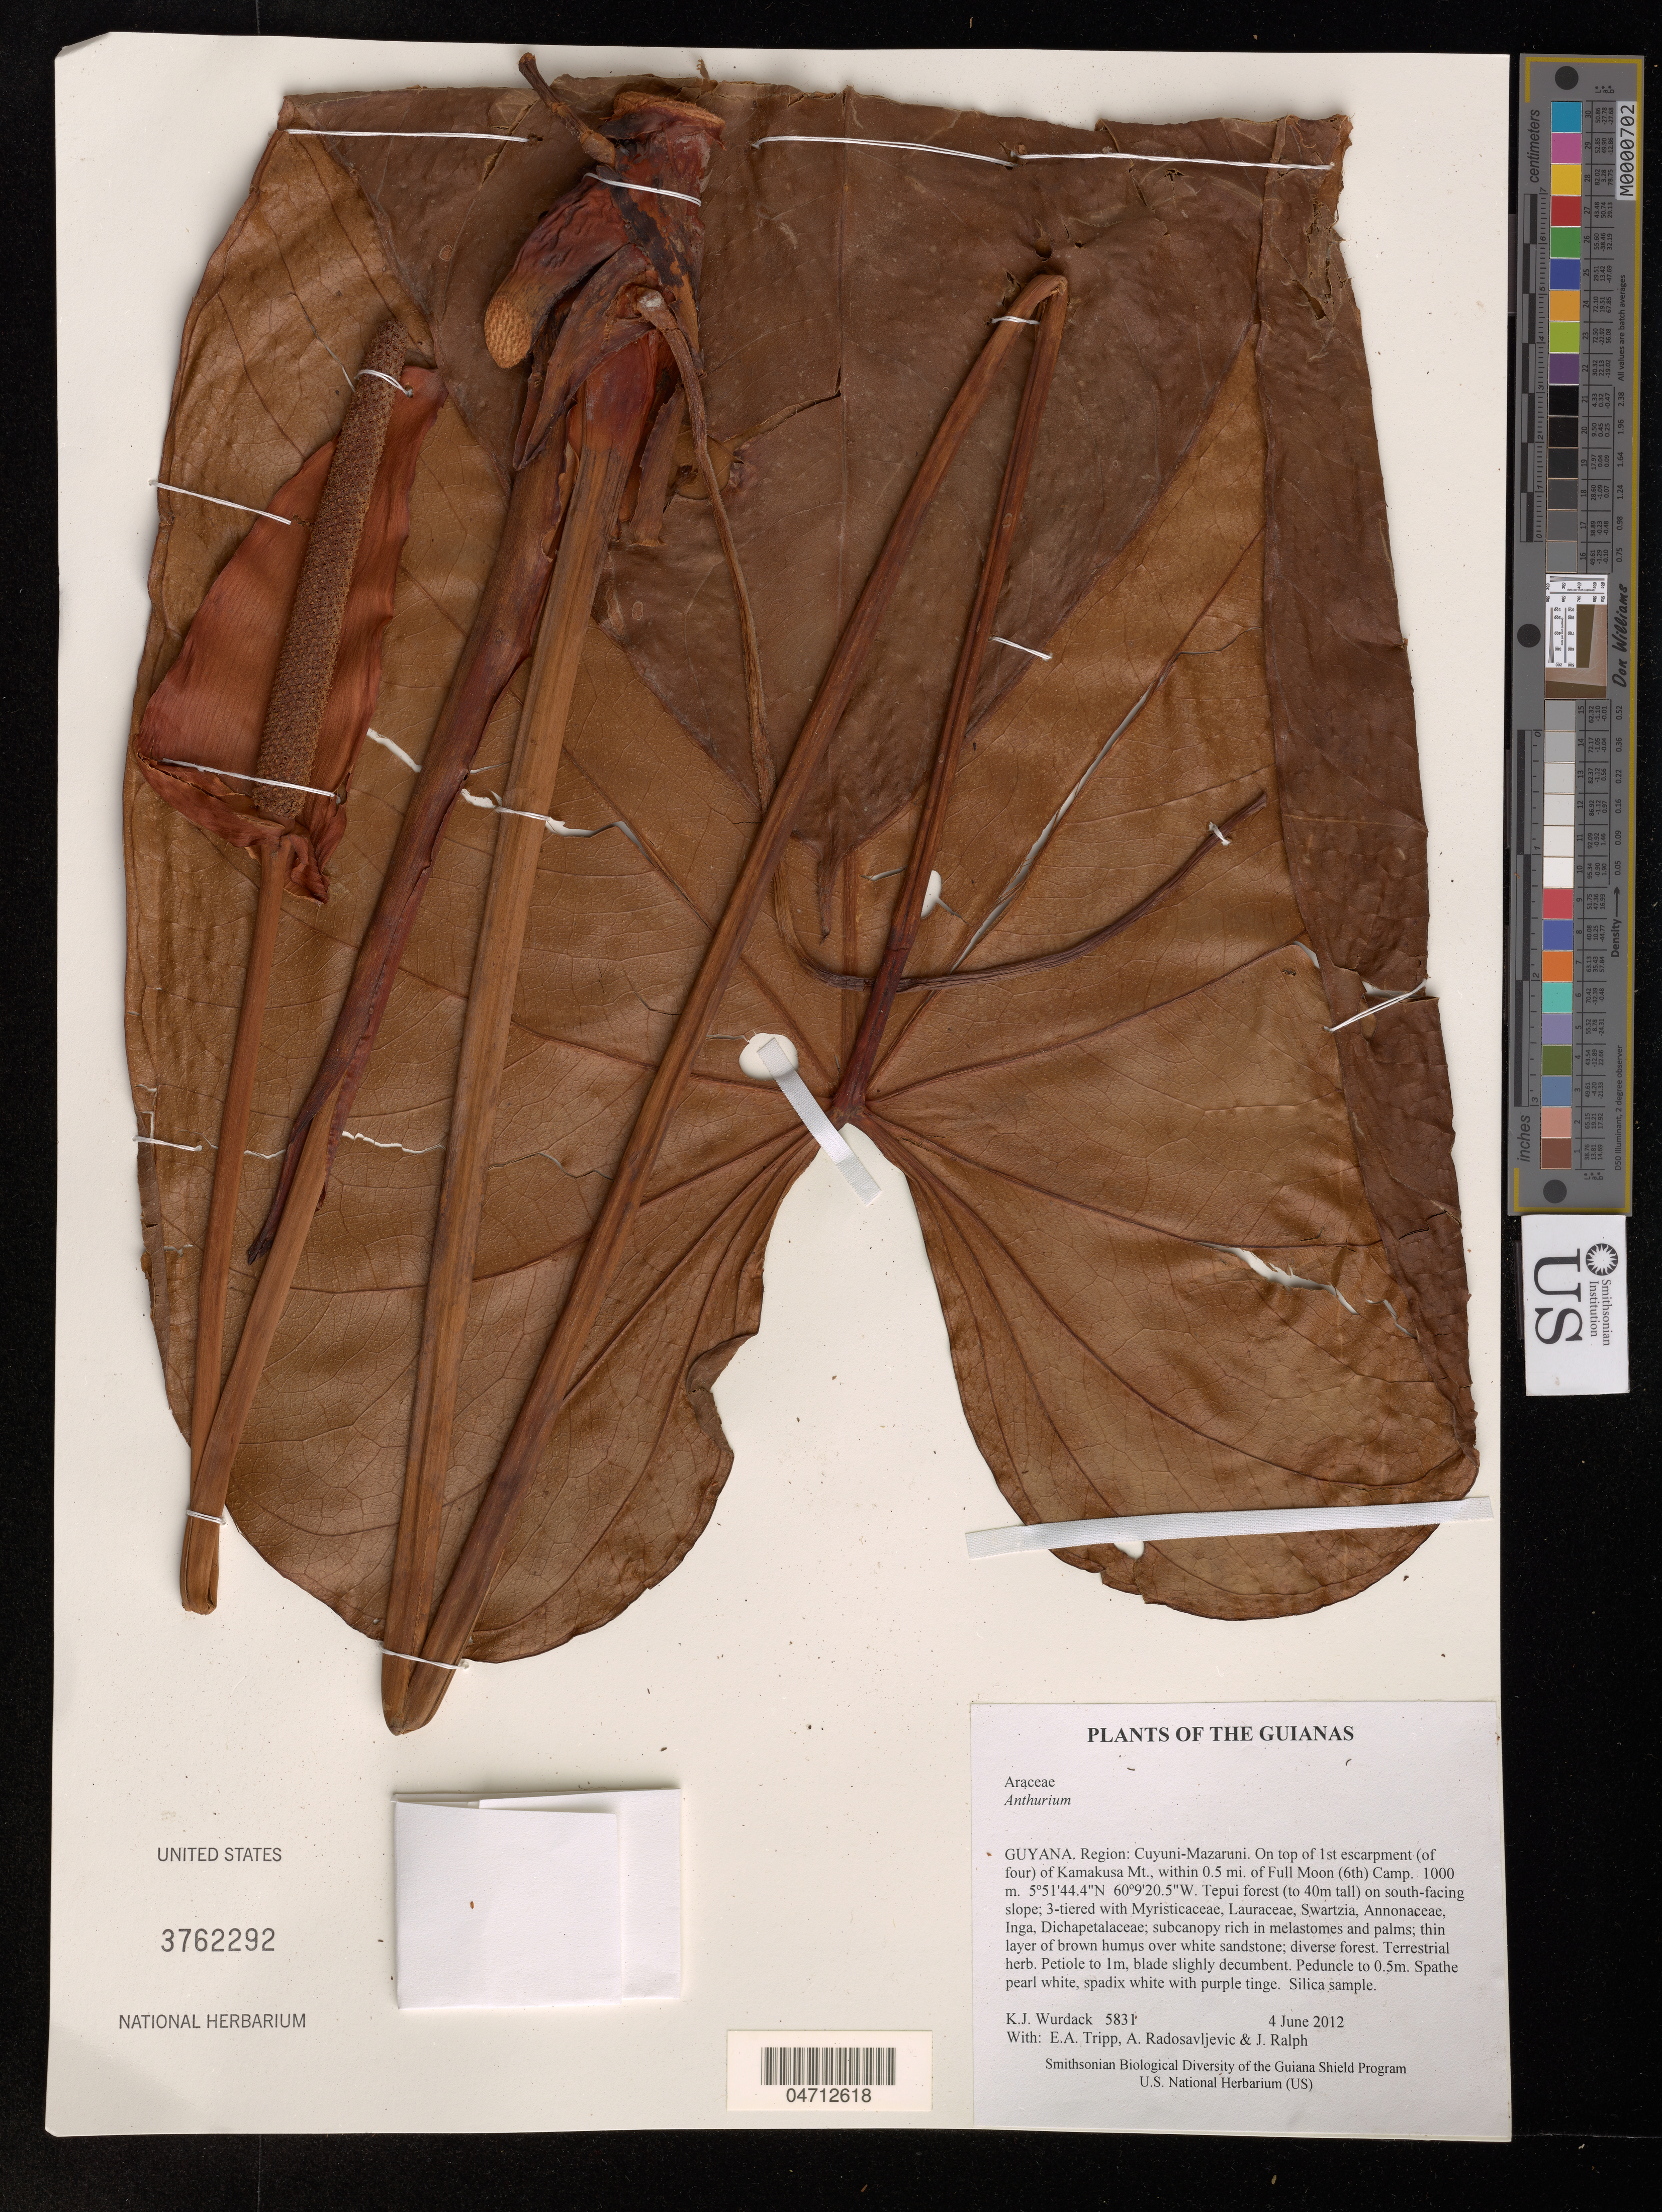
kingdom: Plantae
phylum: Tracheophyta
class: Liliopsida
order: Alismatales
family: Araceae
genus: Anthurium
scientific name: Anthurium sp.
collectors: K. Wurdack, E. Tripp, A. Radosavljevic & J. Ralph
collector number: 5831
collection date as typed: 4 June 2012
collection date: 2012-06-04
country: Guyana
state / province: Cuyuni-Mazaruni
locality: On top of 1st escarpment (of four) of Kamakusa Mt., within 0.5 mi. of Full Moon (6th) Camp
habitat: Tepui forest (to 40m tall) on south-facing slope; 3-tiered with Myristicaceae, Lauraceae, Swartzia, Annonaceae, Inga, Dichapetalaceae; subcanopy rich in melastomes and palms; thin layer of brown humus over white sandstone; diverse forest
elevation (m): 1000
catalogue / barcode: US 3762292